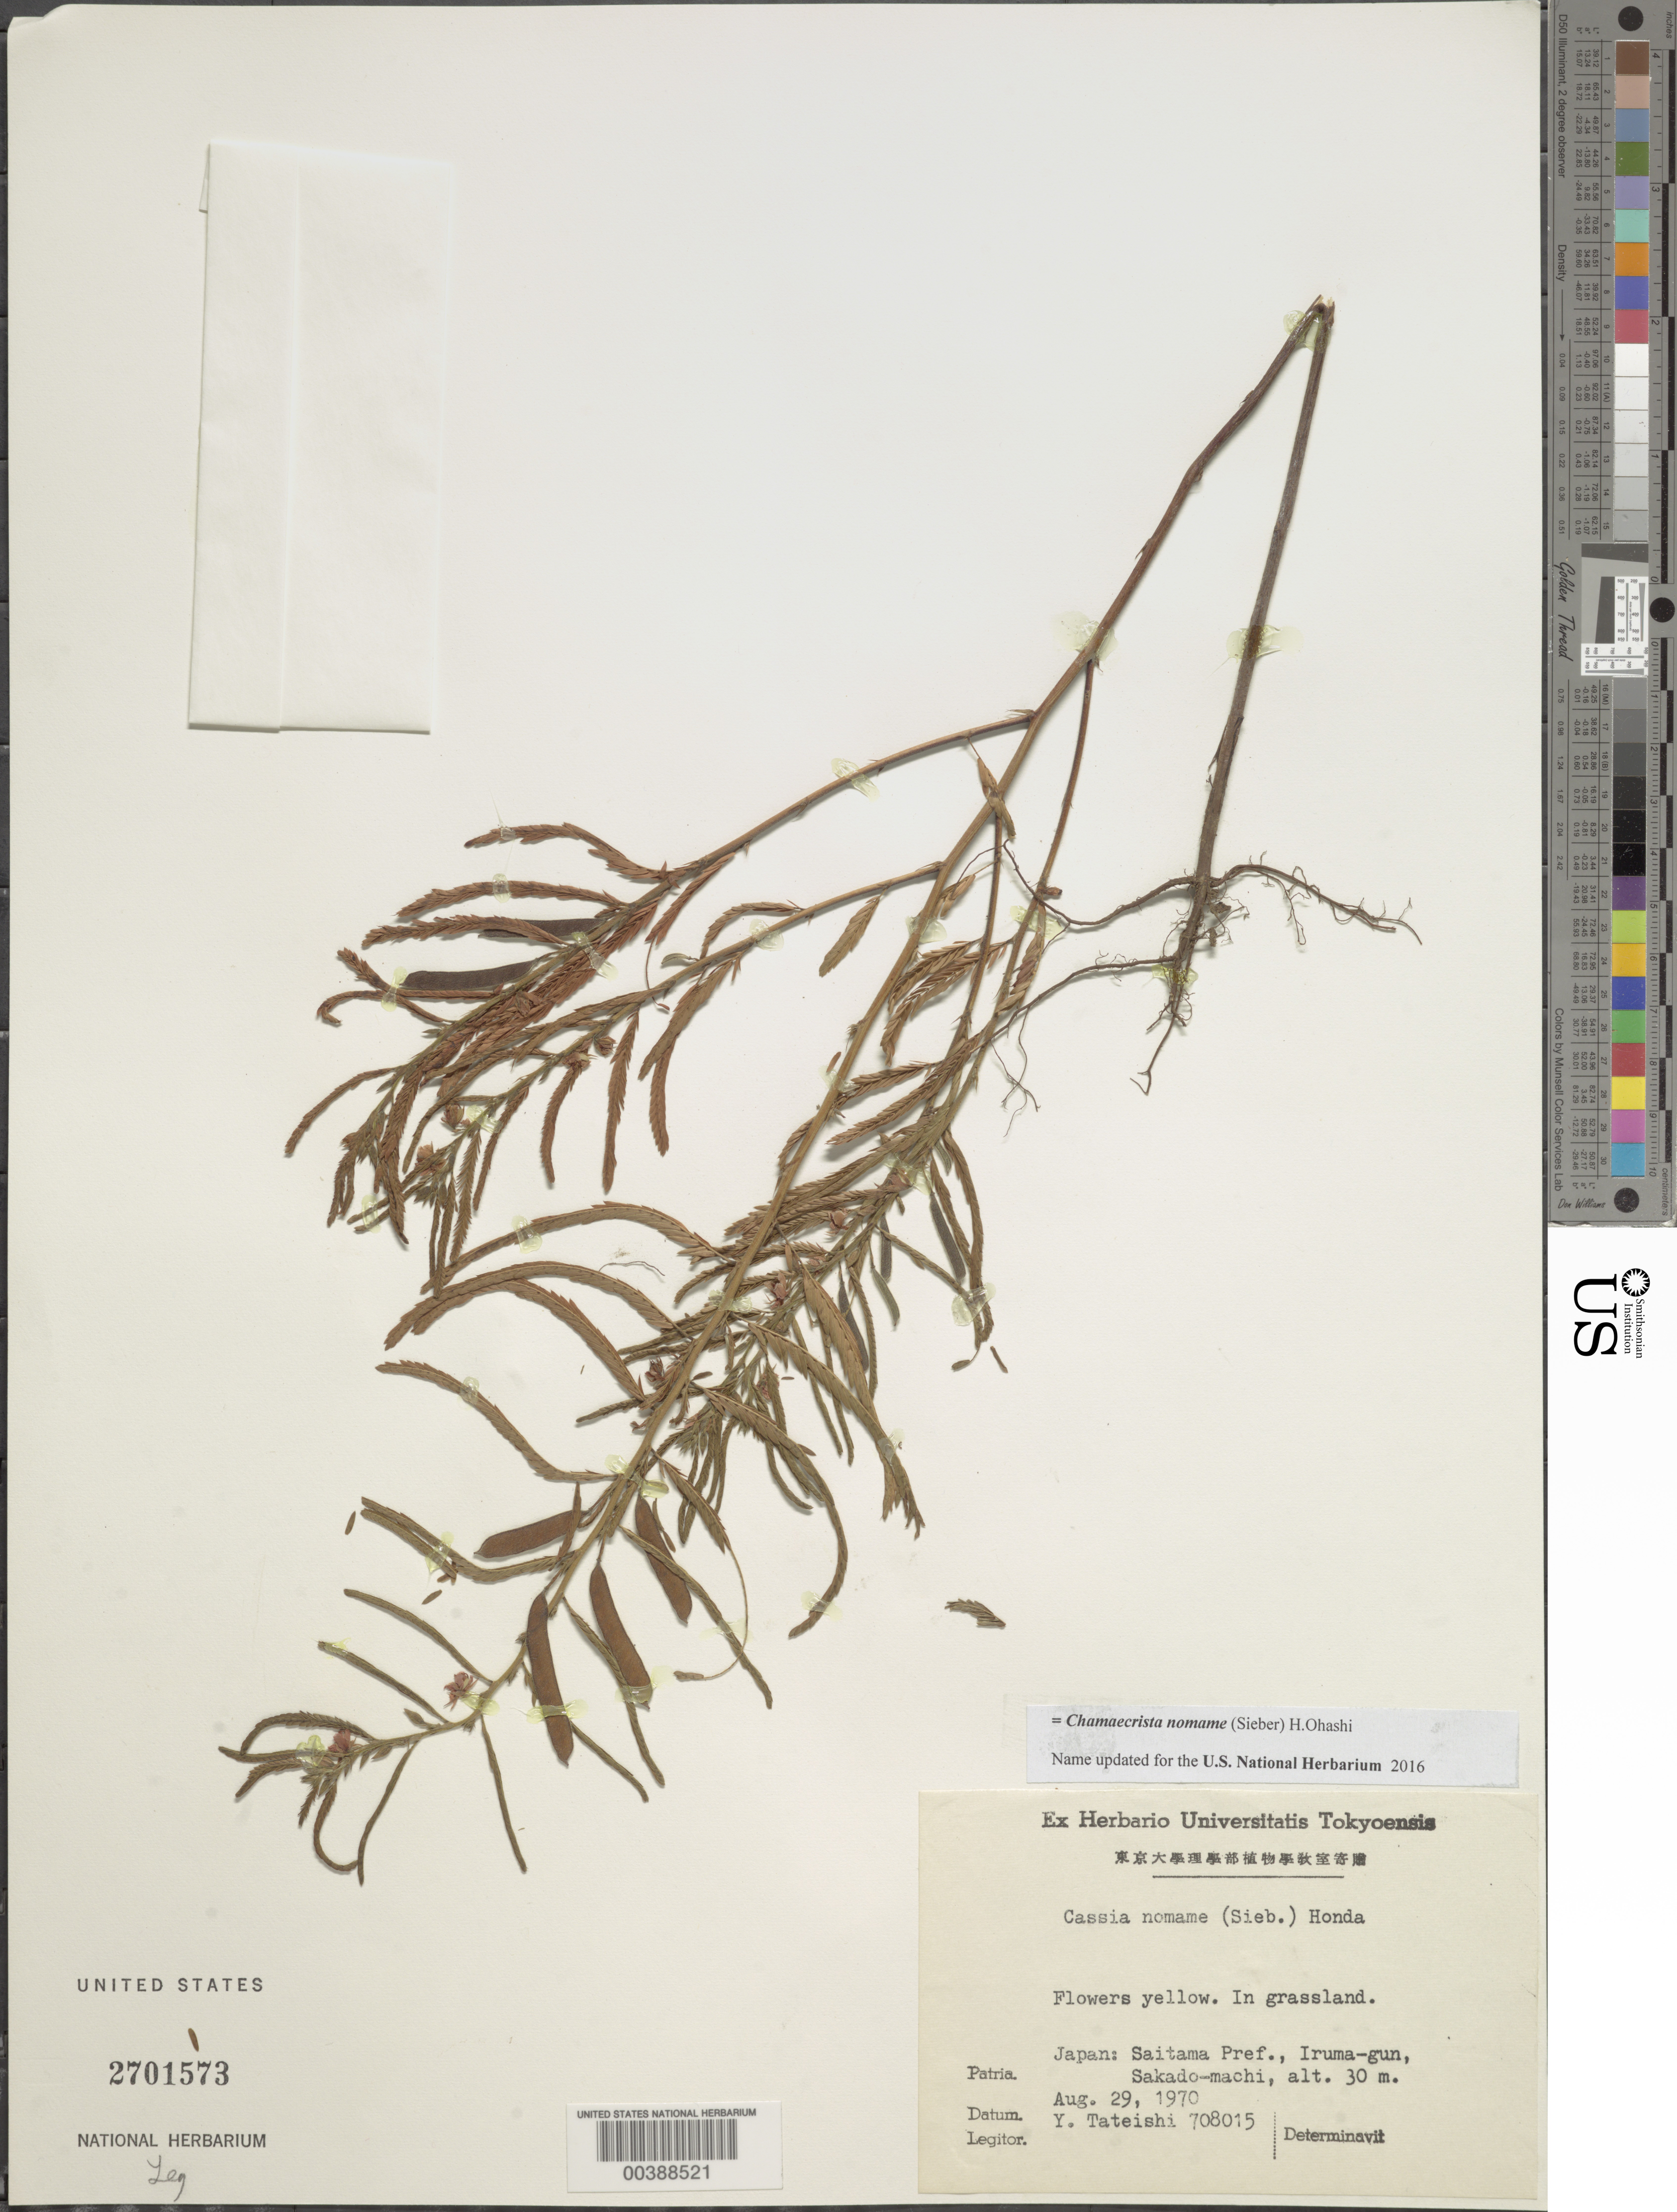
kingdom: Plantae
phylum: Tracheophyta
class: Magnoliopsida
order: Fabales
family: Fabaceae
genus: Chamaecrista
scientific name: Chamaecrista nomame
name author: (Sieber) H. Ohashi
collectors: Y. Tateishi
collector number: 708015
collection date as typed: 29 Aug 1970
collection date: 1970-08-29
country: Japan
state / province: Saitama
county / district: Iruma-gun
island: Honshu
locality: Iruma-gun, sakado-machi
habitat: In grassland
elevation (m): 30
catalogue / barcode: US 2701573